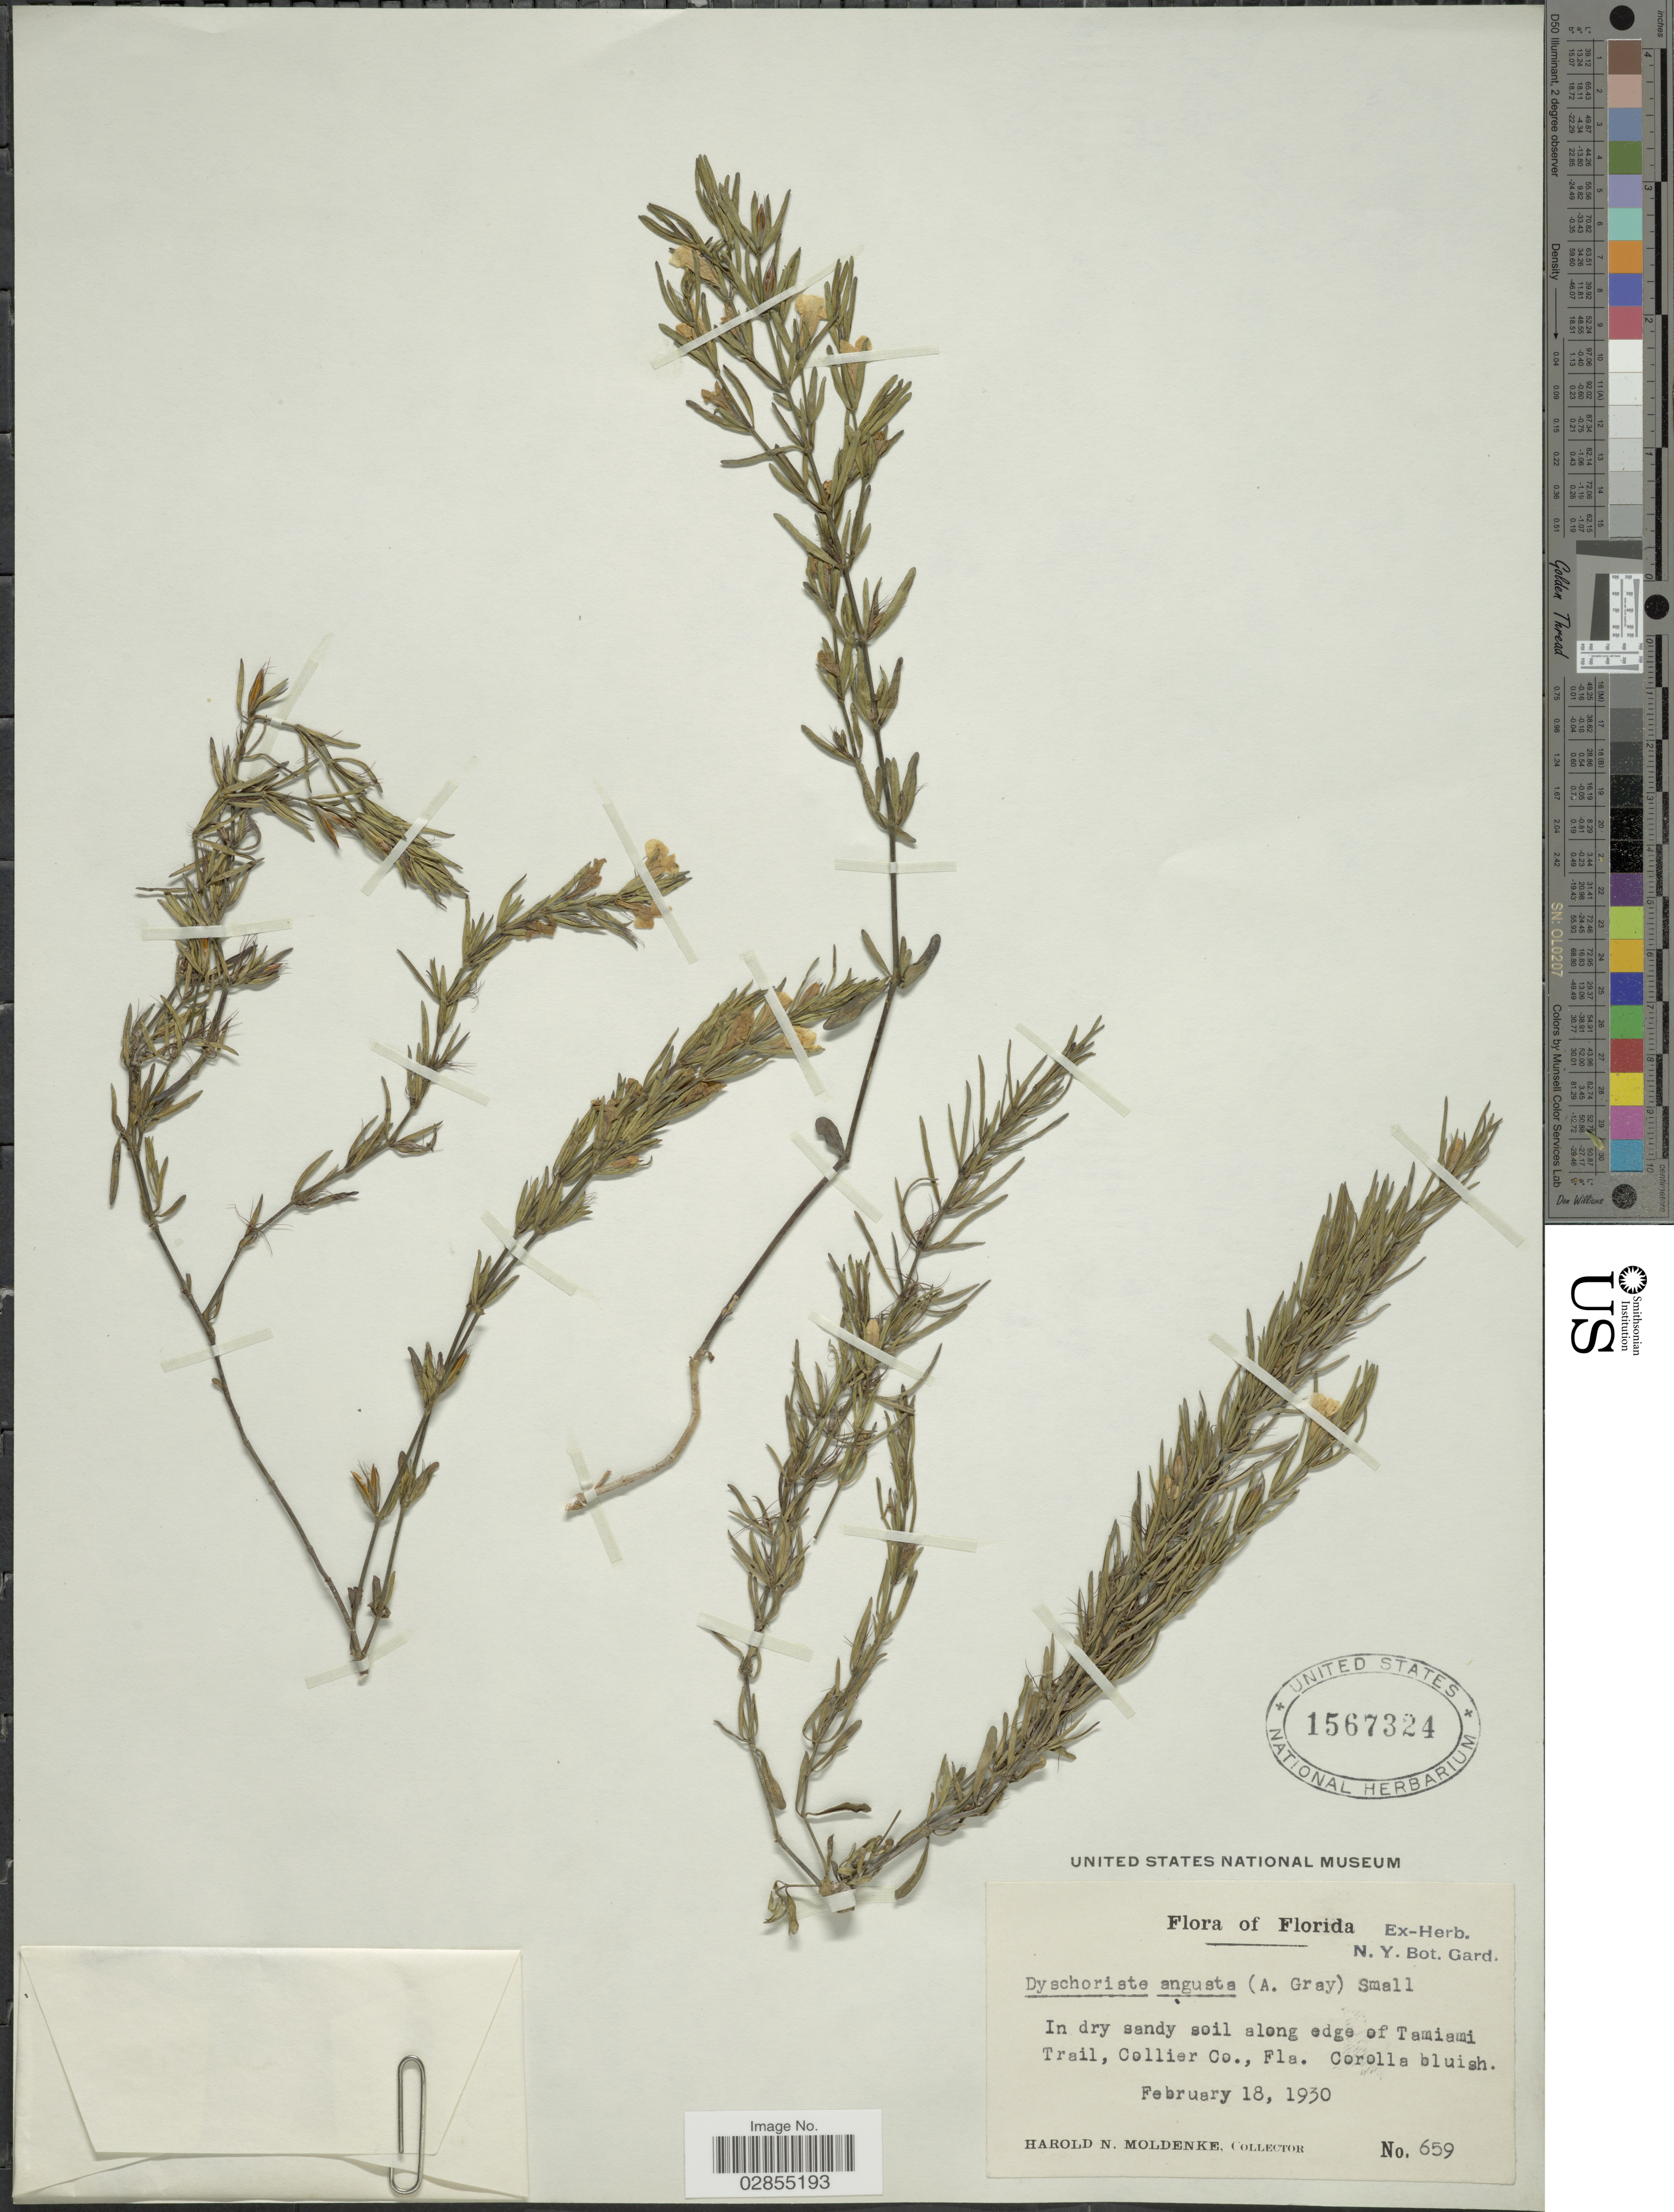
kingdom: Plantae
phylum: Tracheophyta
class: Magnoliopsida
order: Lamiales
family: Acanthaceae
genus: Dyschoriste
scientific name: Dyschoriste angusta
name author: (A. Gray) Small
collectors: H. N. Moldenke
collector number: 659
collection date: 1930-02-18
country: United States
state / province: Florida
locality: In dry sandy soil along edge of Tamiami Trail, Collier Co.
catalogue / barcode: US 1567324